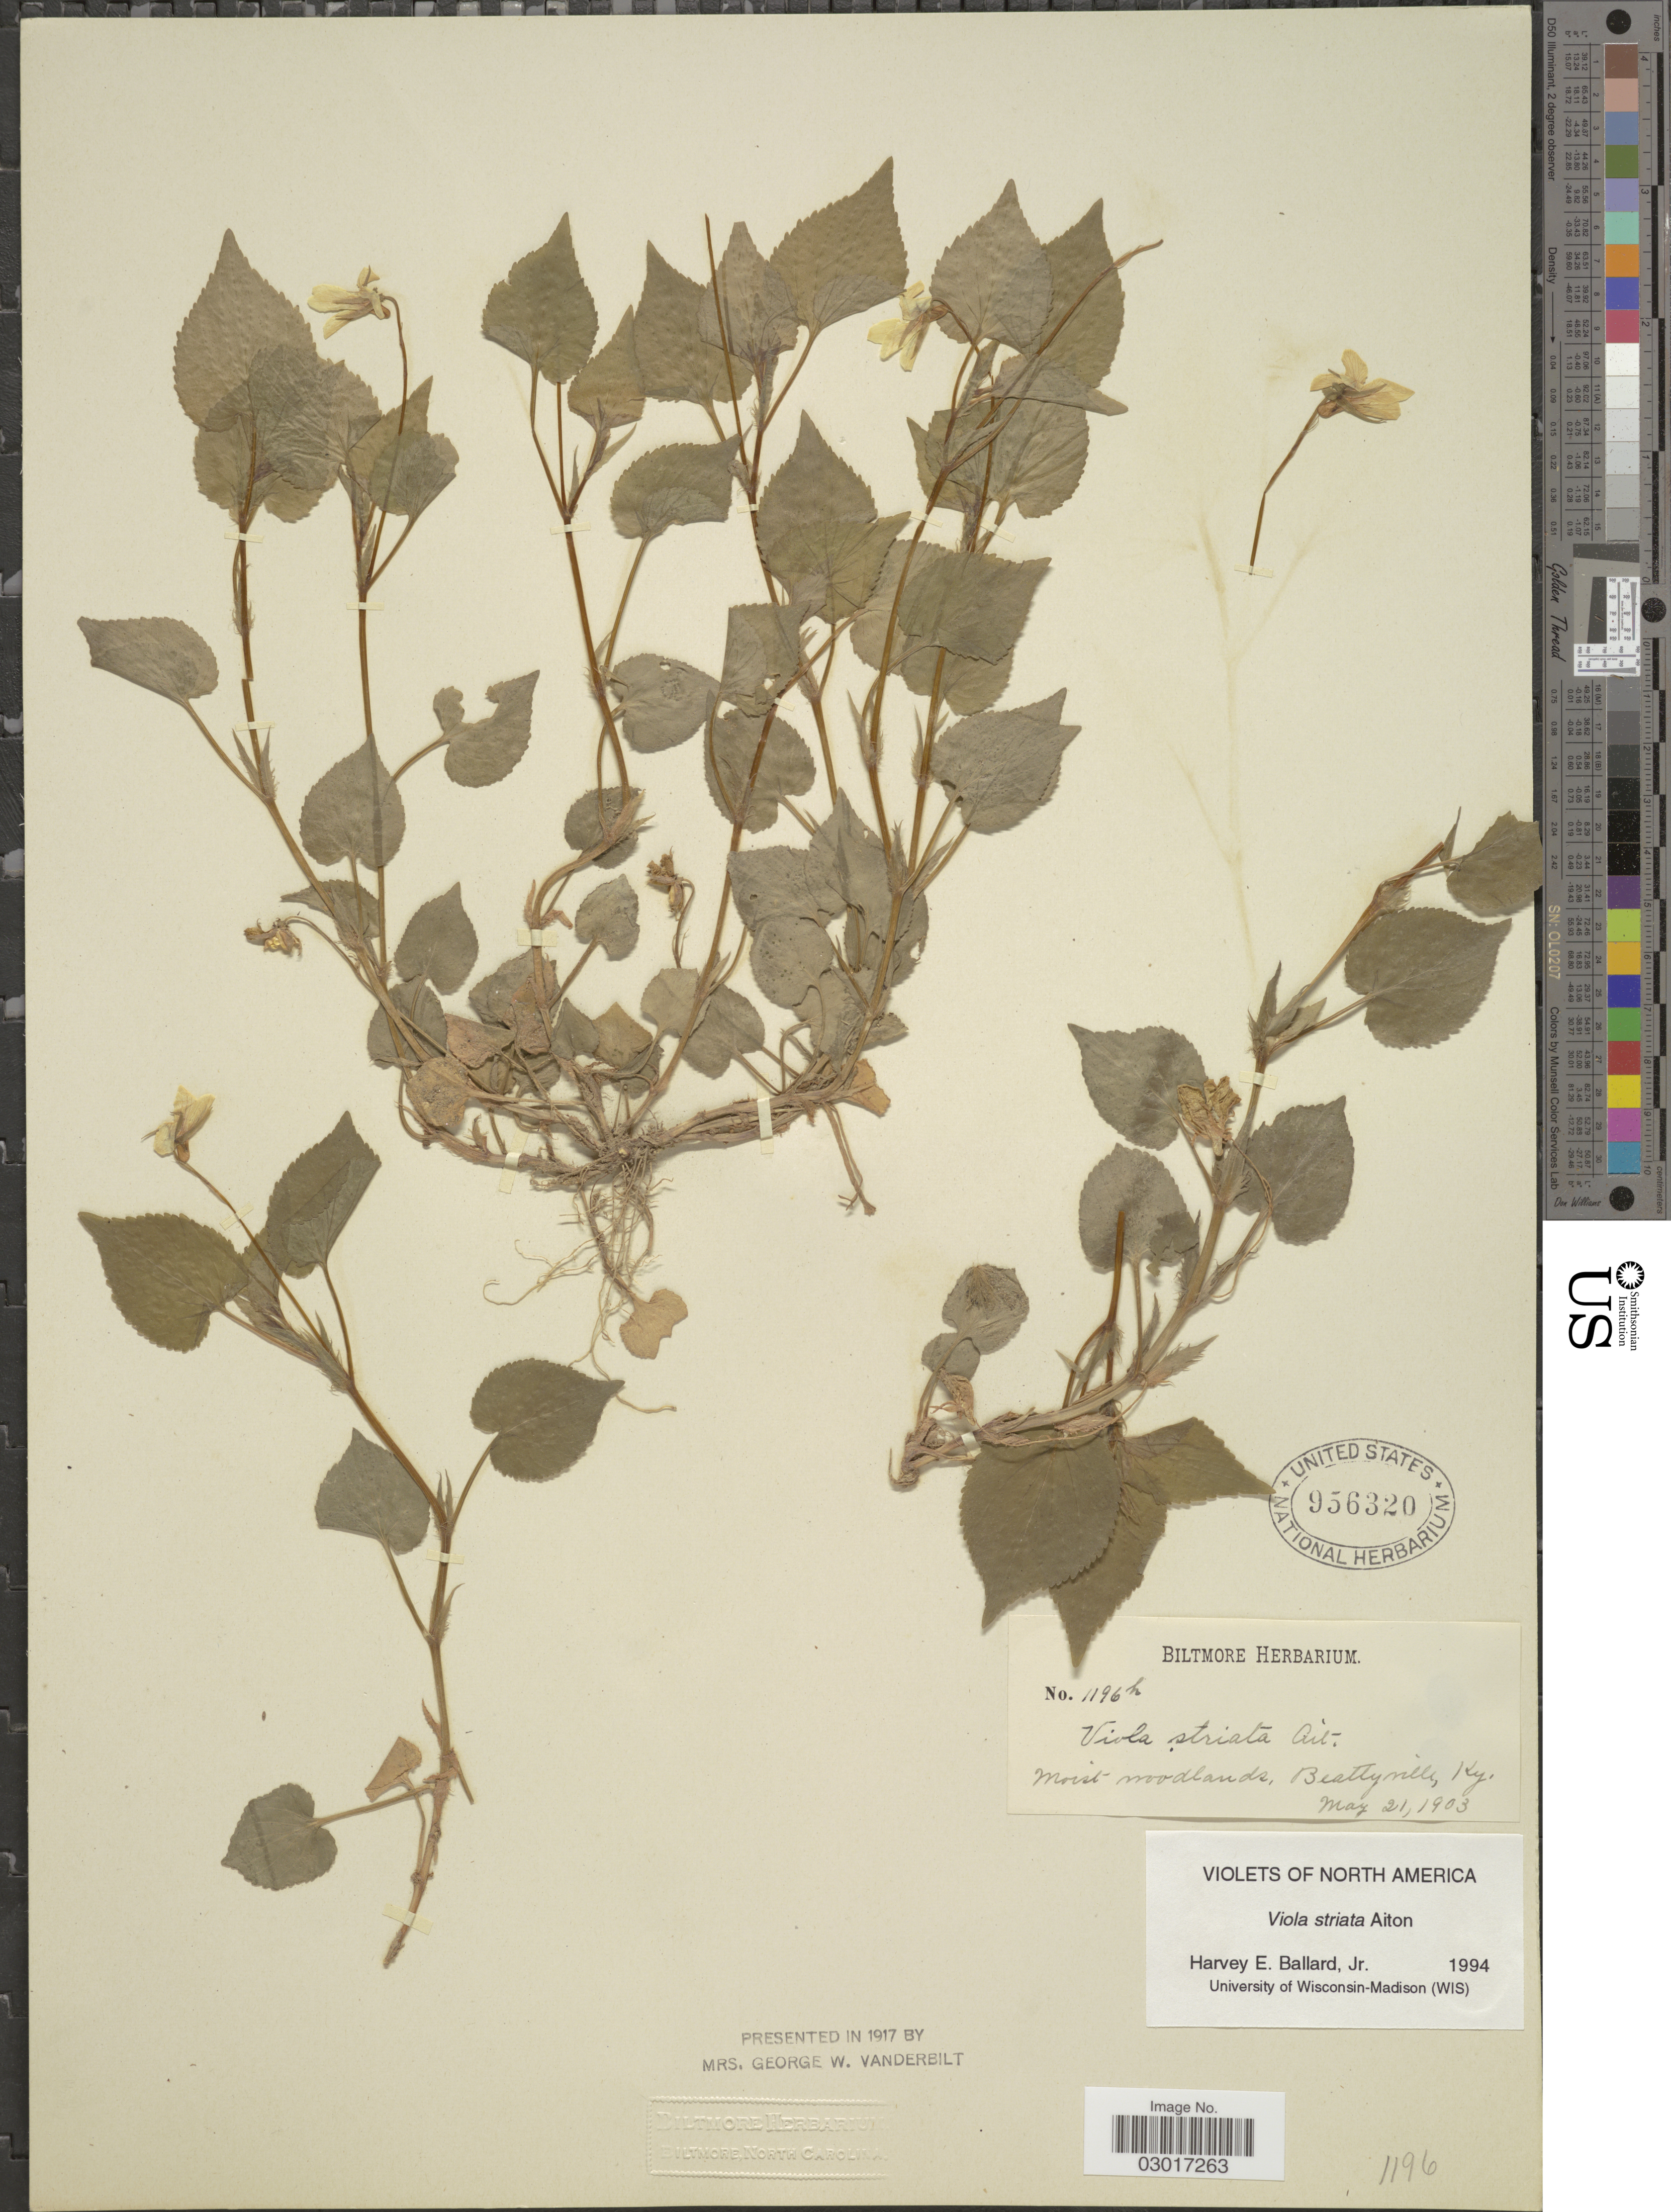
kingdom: Plantae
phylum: Tracheophyta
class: Magnoliopsida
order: Malpighiales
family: Violaceae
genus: Viola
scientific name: Viola striata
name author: Aiton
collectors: ex herb. Biltmore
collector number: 1196h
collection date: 1903-05-21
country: United States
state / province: Kentucky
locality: Moist woodlands, Beattyville, Ky.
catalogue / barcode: US 956320